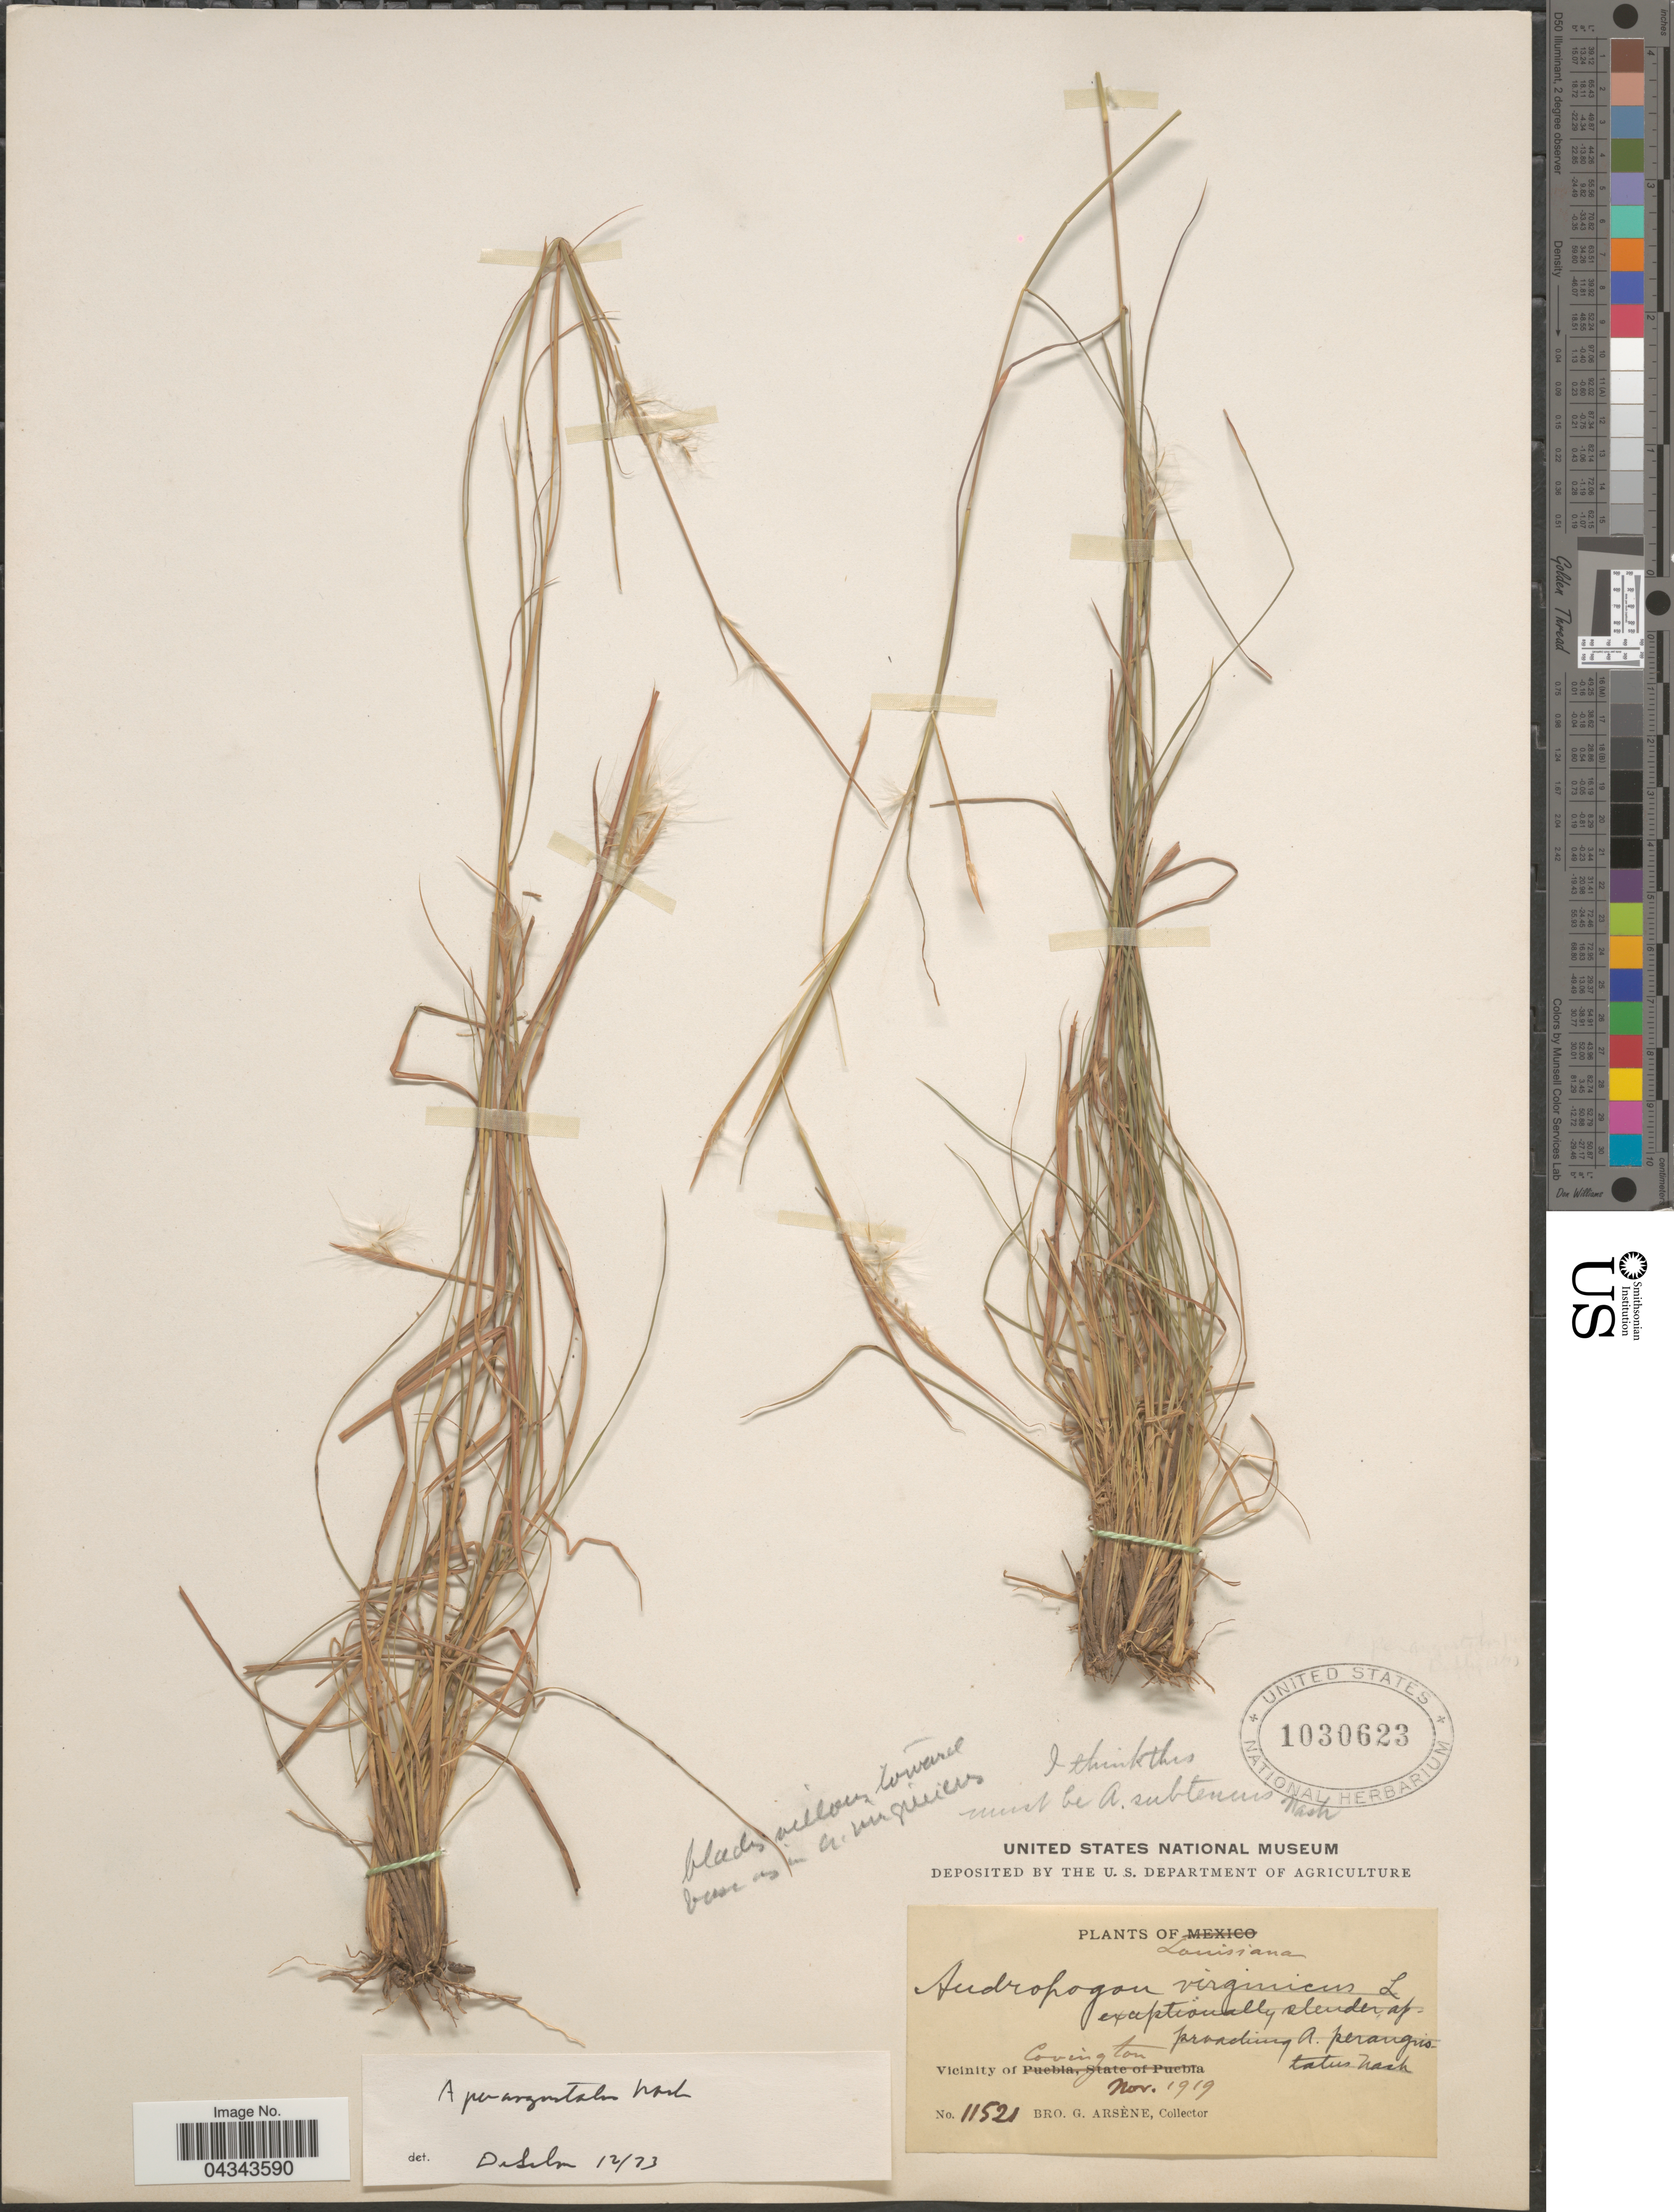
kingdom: Plantae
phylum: Tracheophyta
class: Liliopsida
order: Poales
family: Poaceae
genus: Andropogon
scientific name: Andropogon gyrans var. stenophyllus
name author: (Hack.) C.S. Campb.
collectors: Bro. G. Arsène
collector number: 11521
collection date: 1919-11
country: United States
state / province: Louisiana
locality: Vicinity of Covington.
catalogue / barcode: US 1030623